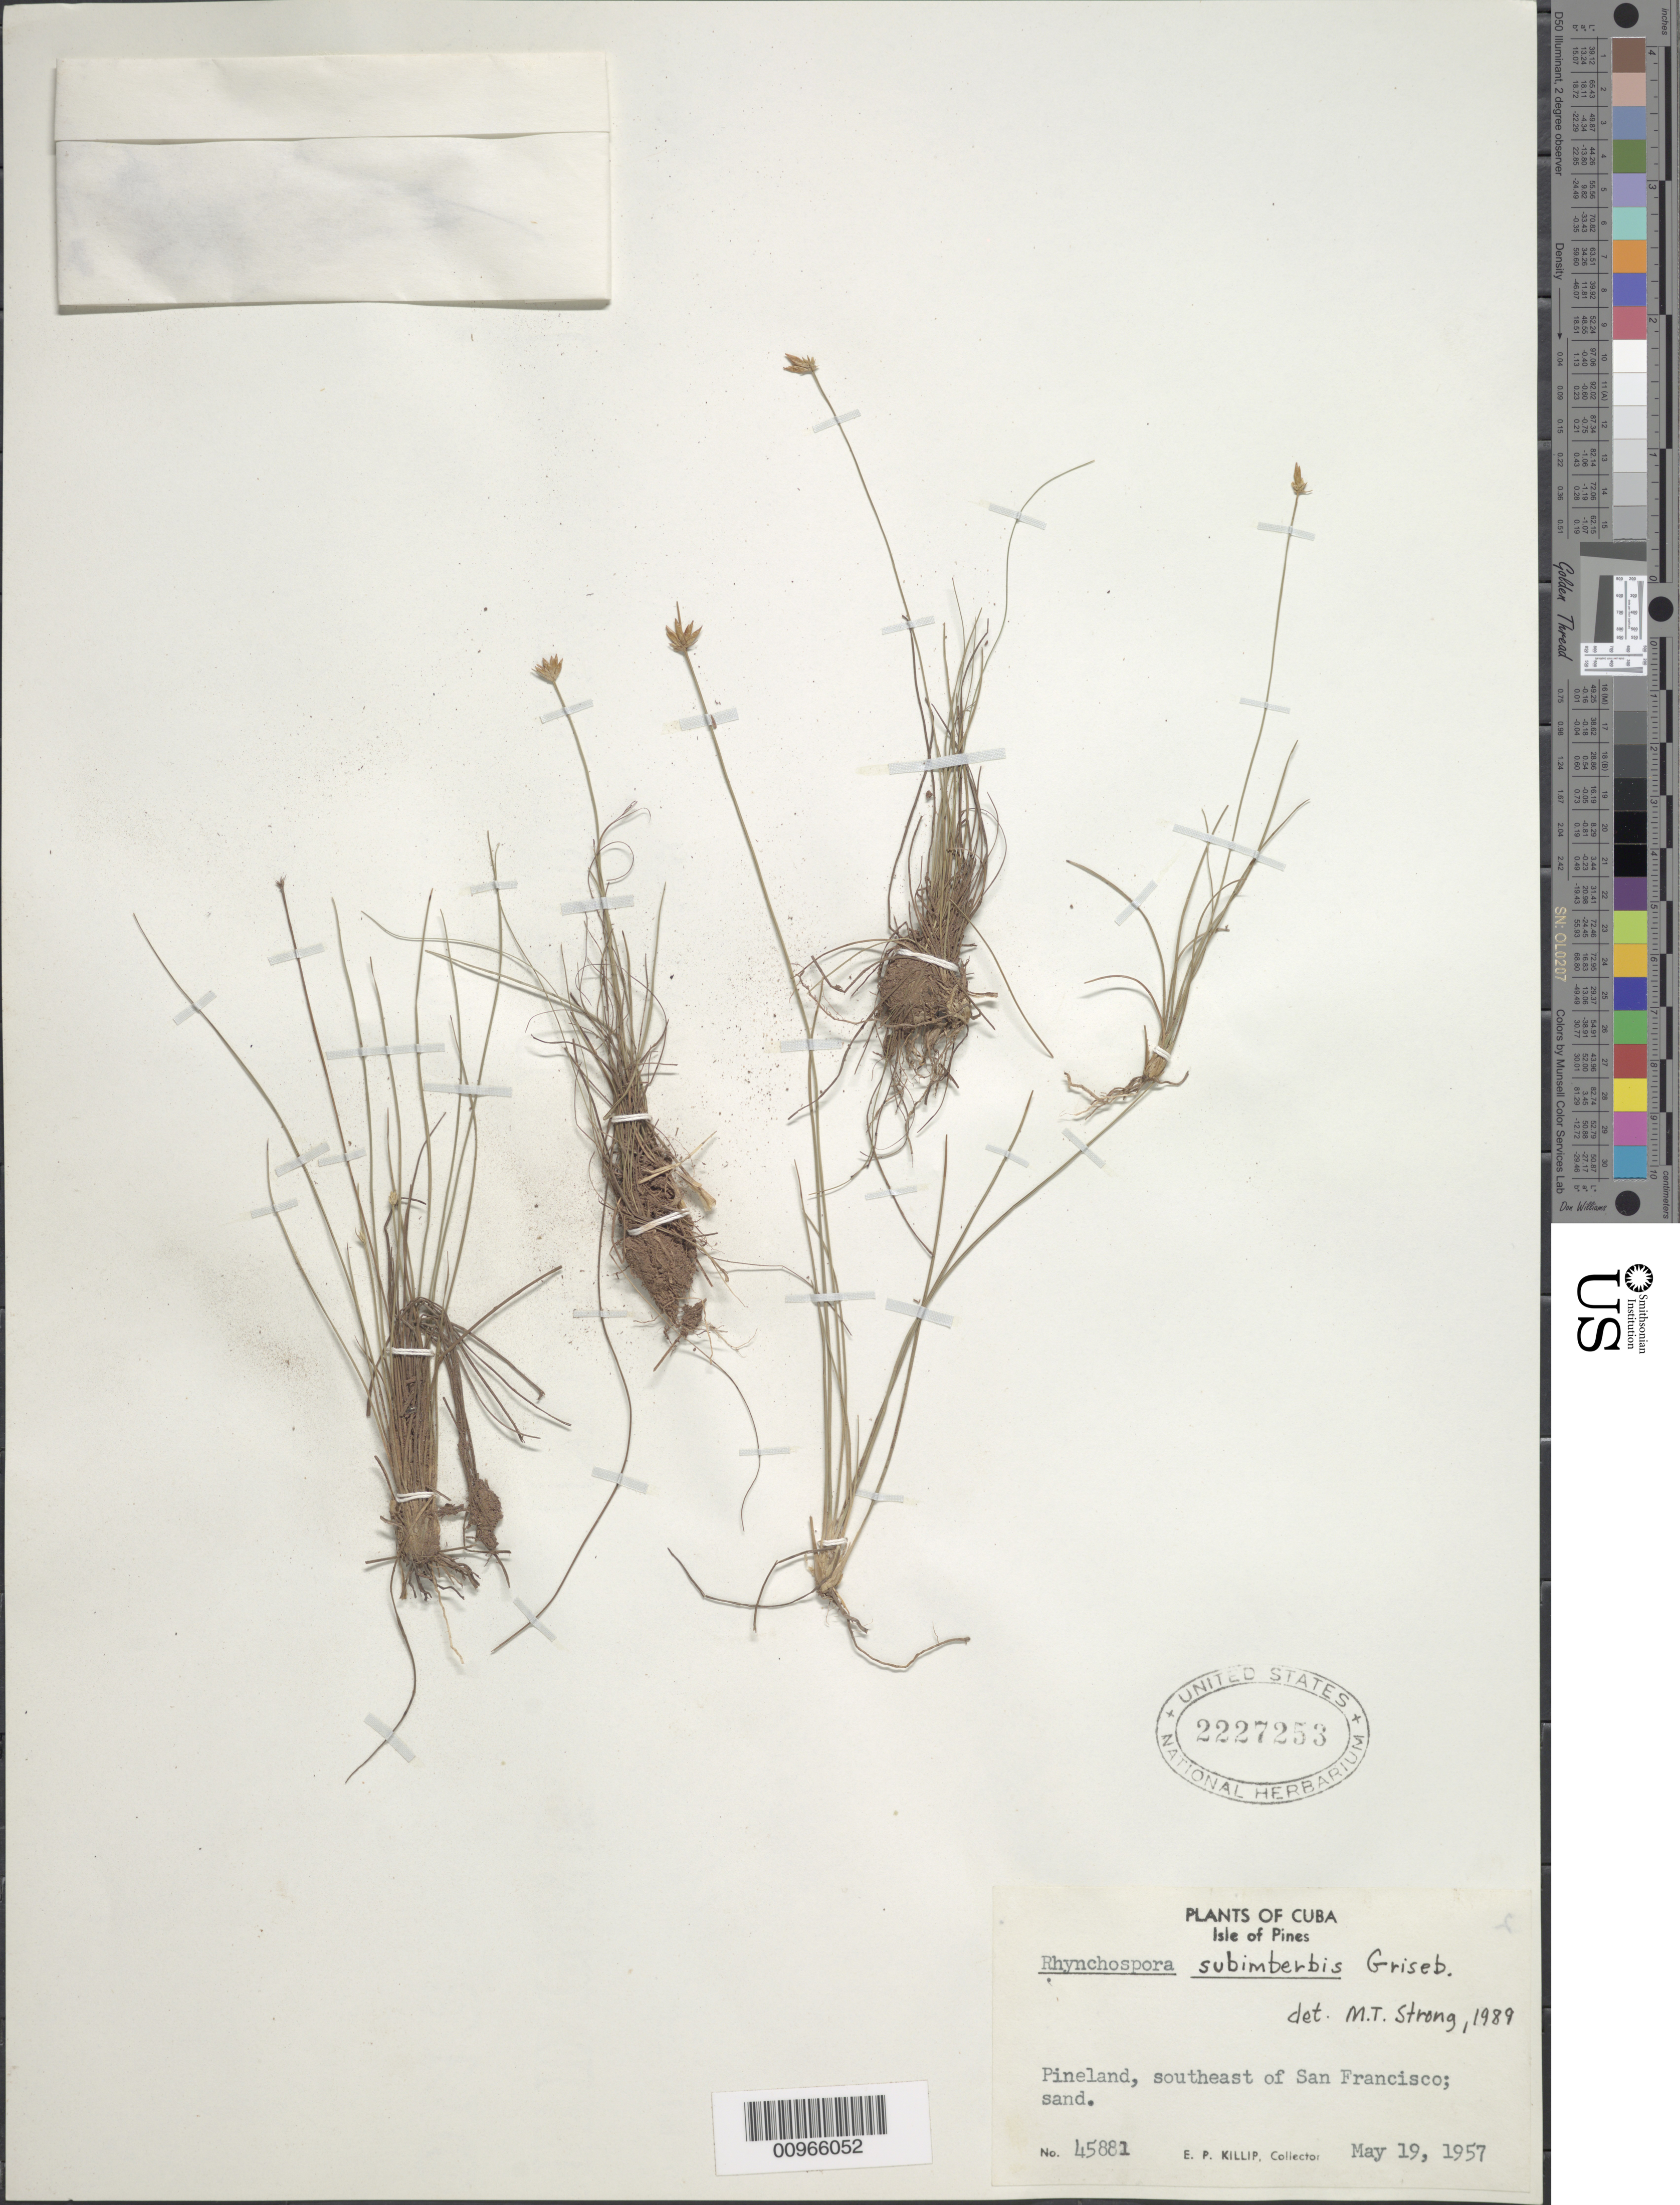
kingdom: Plantae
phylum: Tracheophyta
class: Liliopsida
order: Poales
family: Cyperaceae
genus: Rhynchospora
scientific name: Rhynchospora subimberbis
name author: Griseb.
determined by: Alves, K.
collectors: E. P. Killip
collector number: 45881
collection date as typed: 19 may 1957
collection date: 1957-05-19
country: Cuba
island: Isla de la Juventud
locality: Pineland, southeast of San Francisco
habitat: Sand in pineland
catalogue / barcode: US 2227253